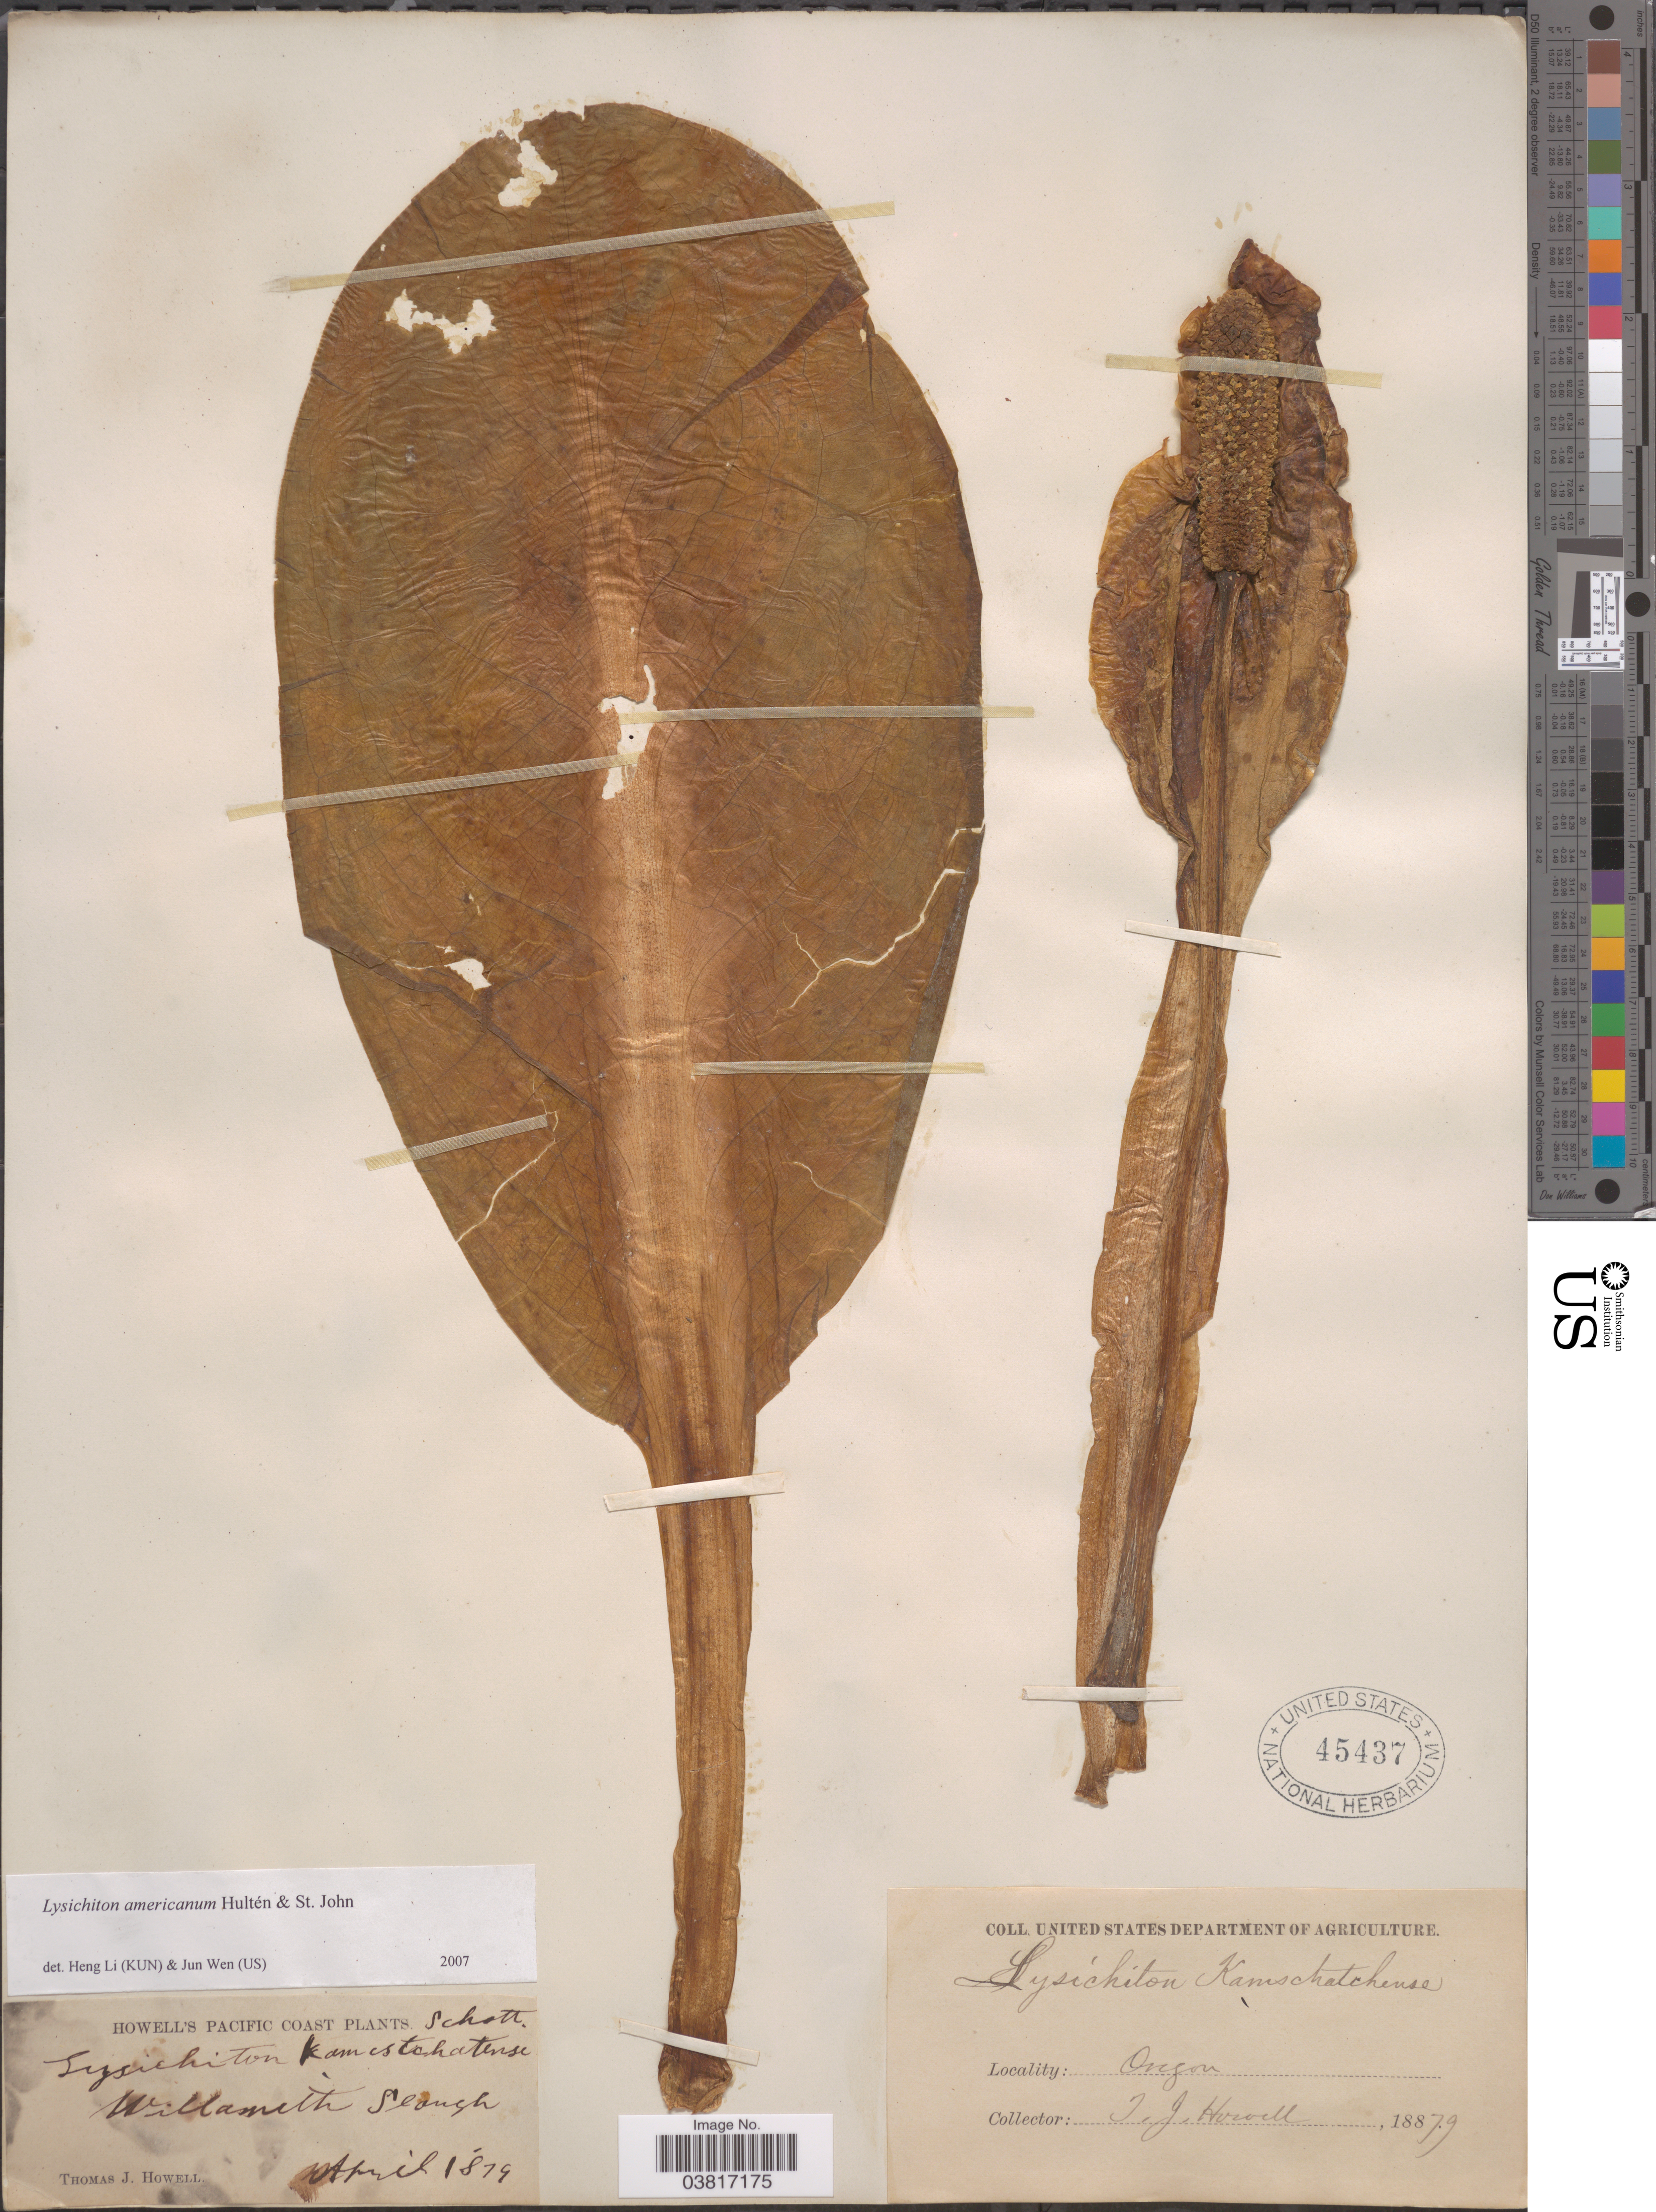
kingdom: Plantae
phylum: Tracheophyta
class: Liliopsida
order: Alismatales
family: Araceae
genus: Lysichiton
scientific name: Lysichiton americanus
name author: Hultén & H. St. John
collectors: T. J. Howell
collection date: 1879-04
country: United States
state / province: Oregon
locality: Pacific Coast. Willamette Slough.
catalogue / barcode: US 45437